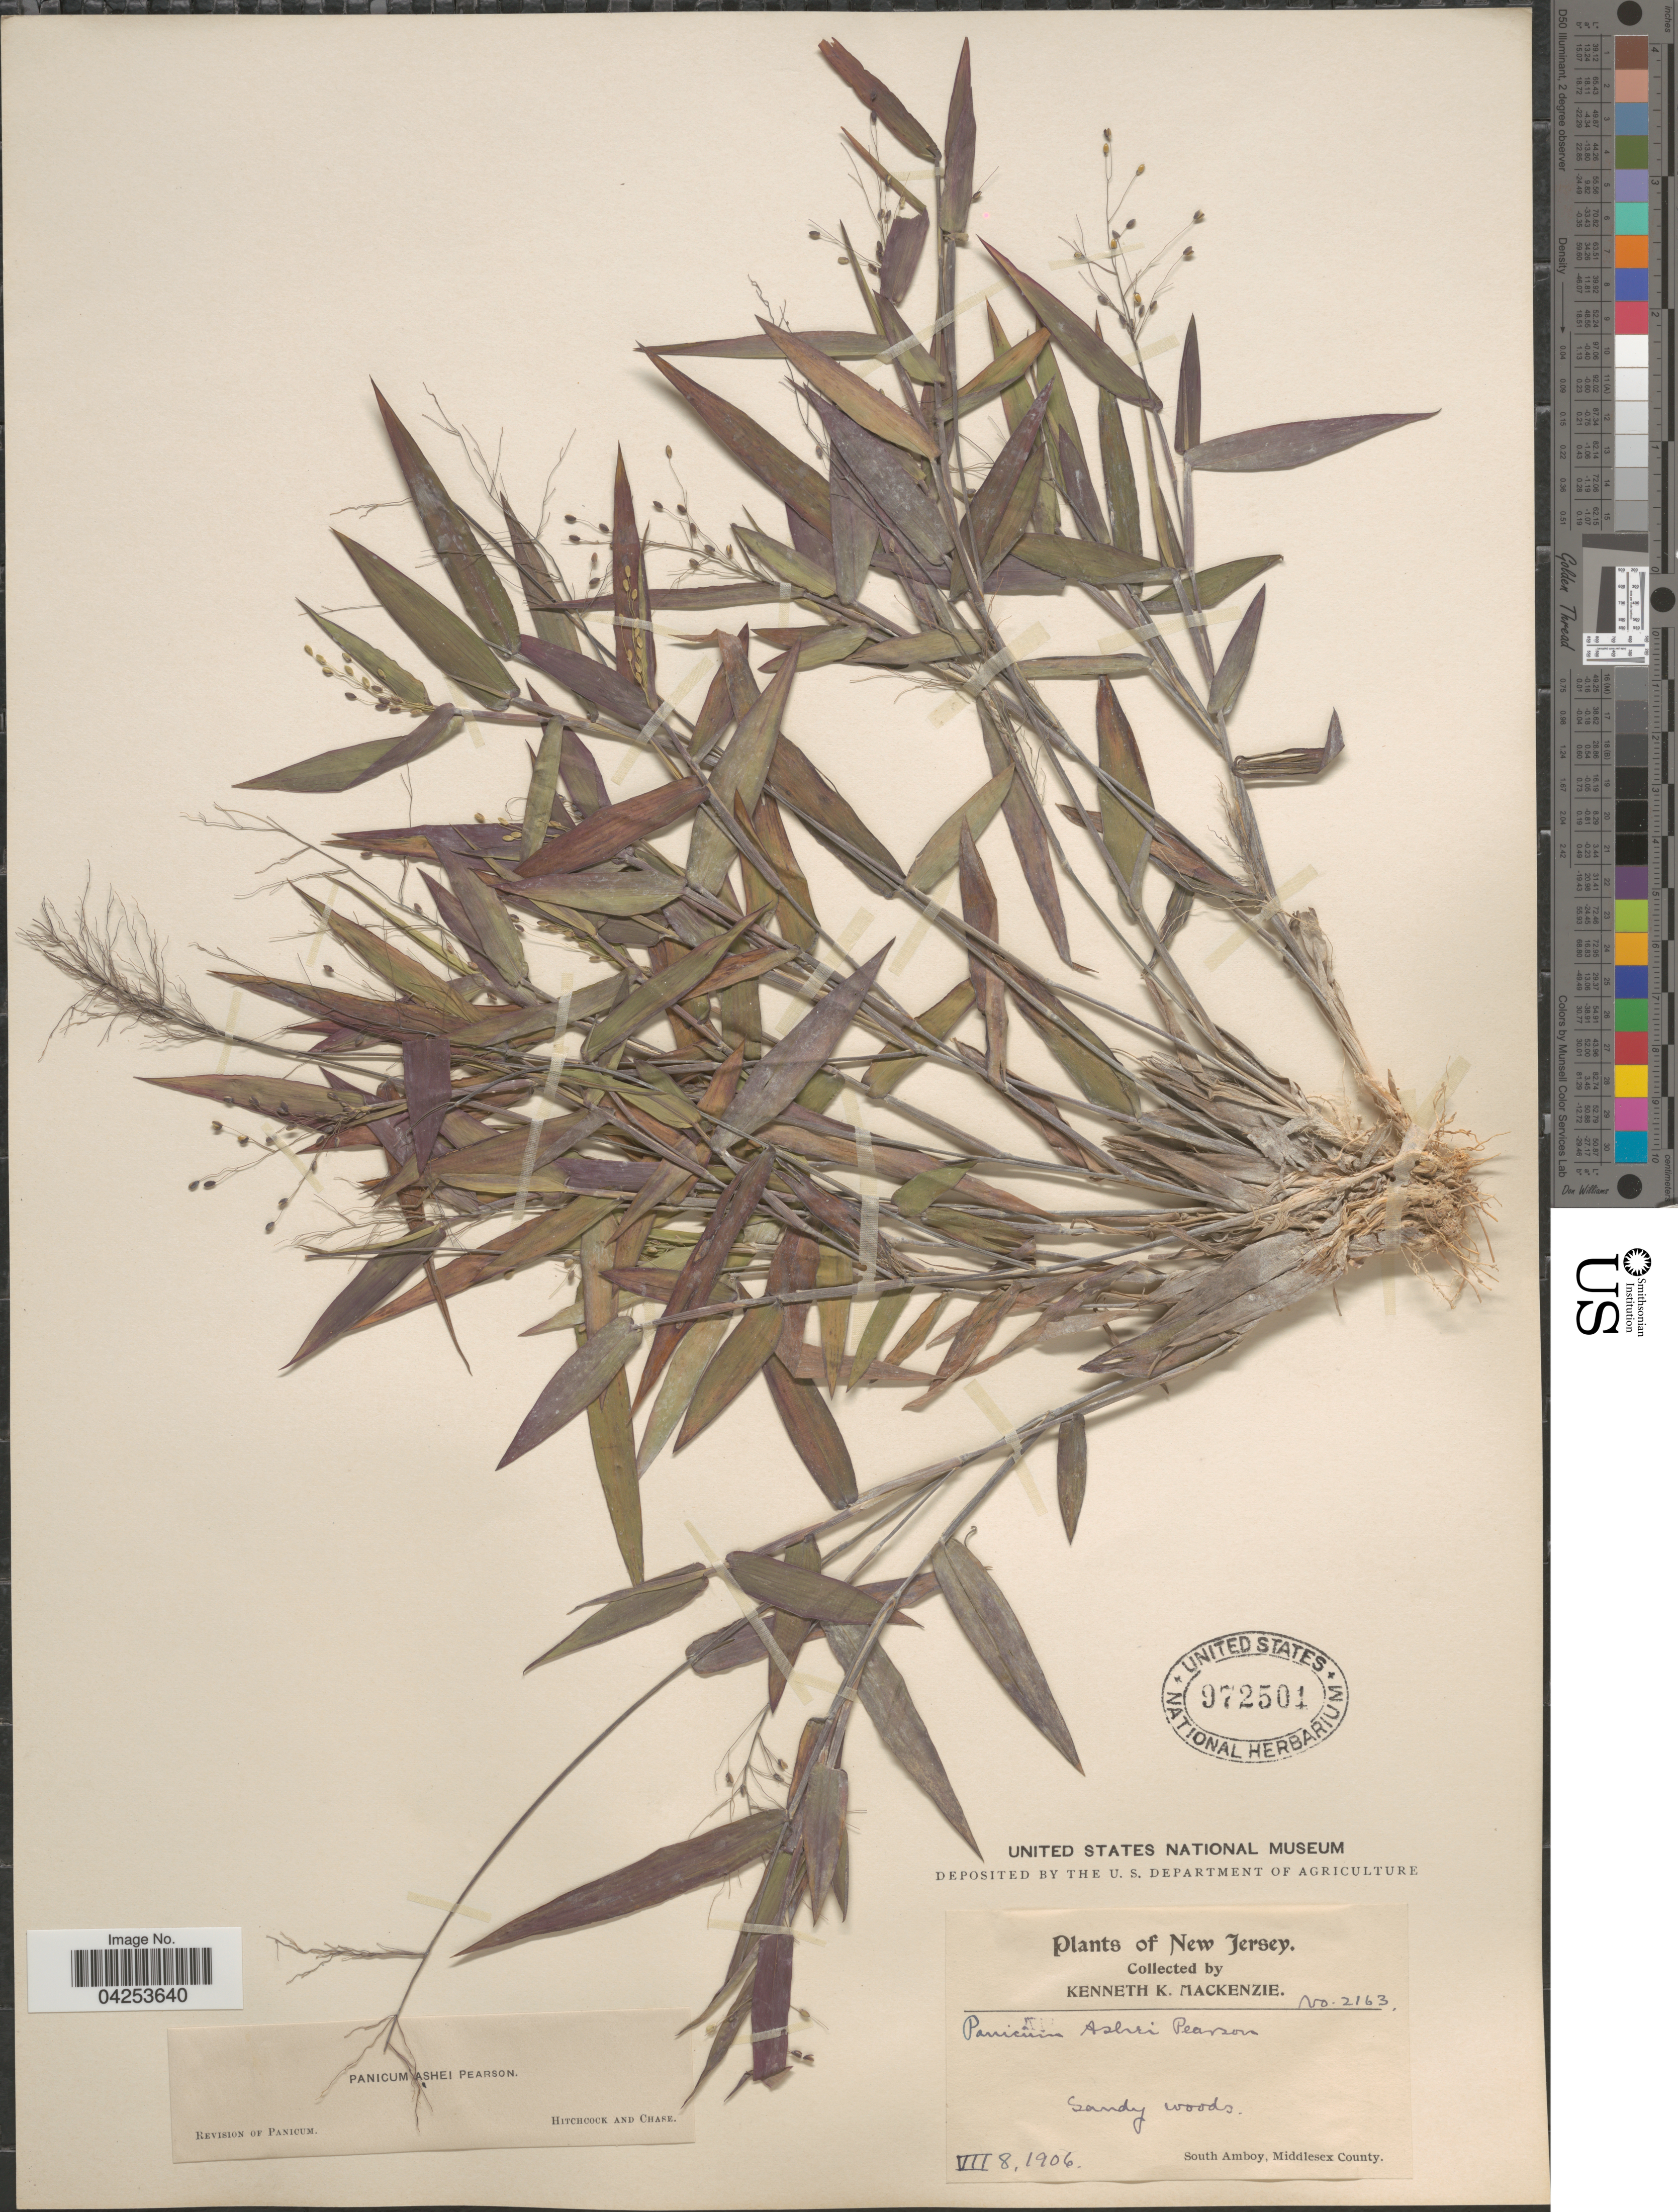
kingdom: Plantae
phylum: Tracheophyta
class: Liliopsida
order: Poales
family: Poaceae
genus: Dichanthelium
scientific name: Dichanthelium commutatum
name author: (Schult.) Gould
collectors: K. K. Mackenzie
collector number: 2163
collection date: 1906-07-08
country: United States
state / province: New Jersey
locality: Sandy woods. South Amboy, Middlesex County.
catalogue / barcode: US 972501